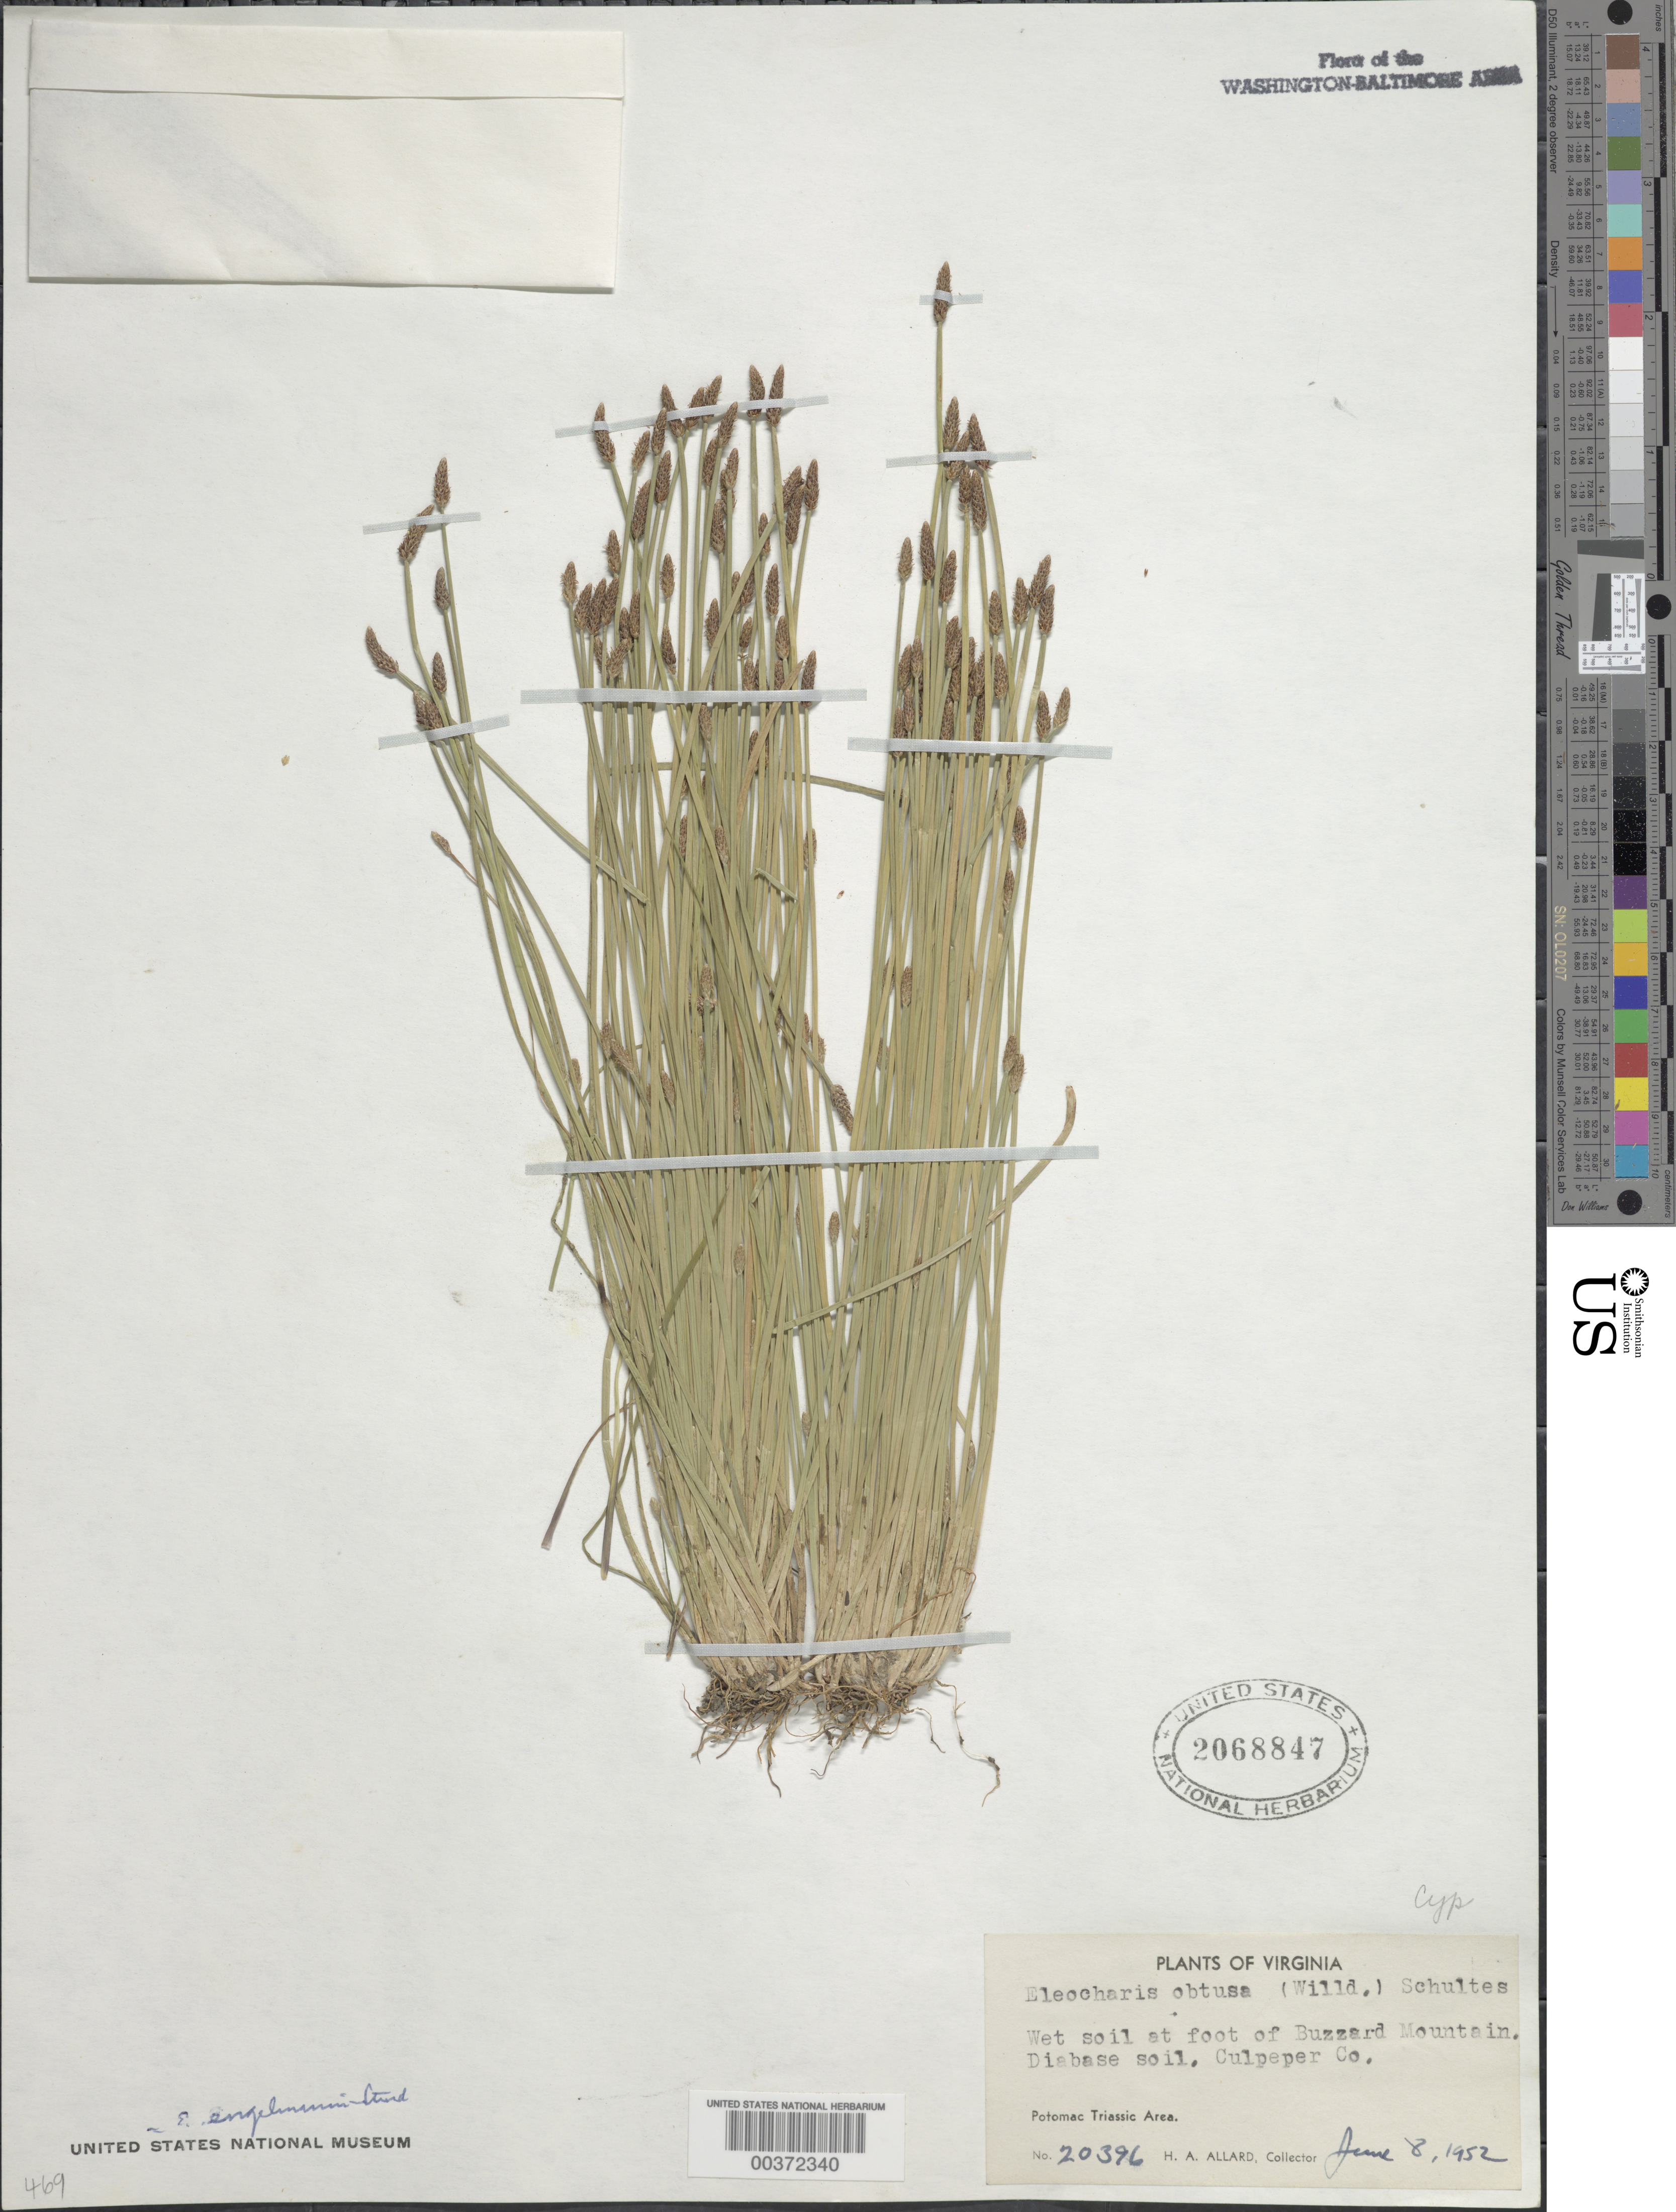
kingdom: Plantae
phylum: Tracheophyta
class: Liliopsida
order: Poales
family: Cyperaceae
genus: Eleocharis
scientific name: Eleocharis engelmannii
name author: Steud.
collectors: H. A. Allard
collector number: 20396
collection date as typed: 08 Jun 1952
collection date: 1952-06-08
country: United States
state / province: Virginia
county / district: Culpeper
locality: Buzzard Mountain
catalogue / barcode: US 2068847